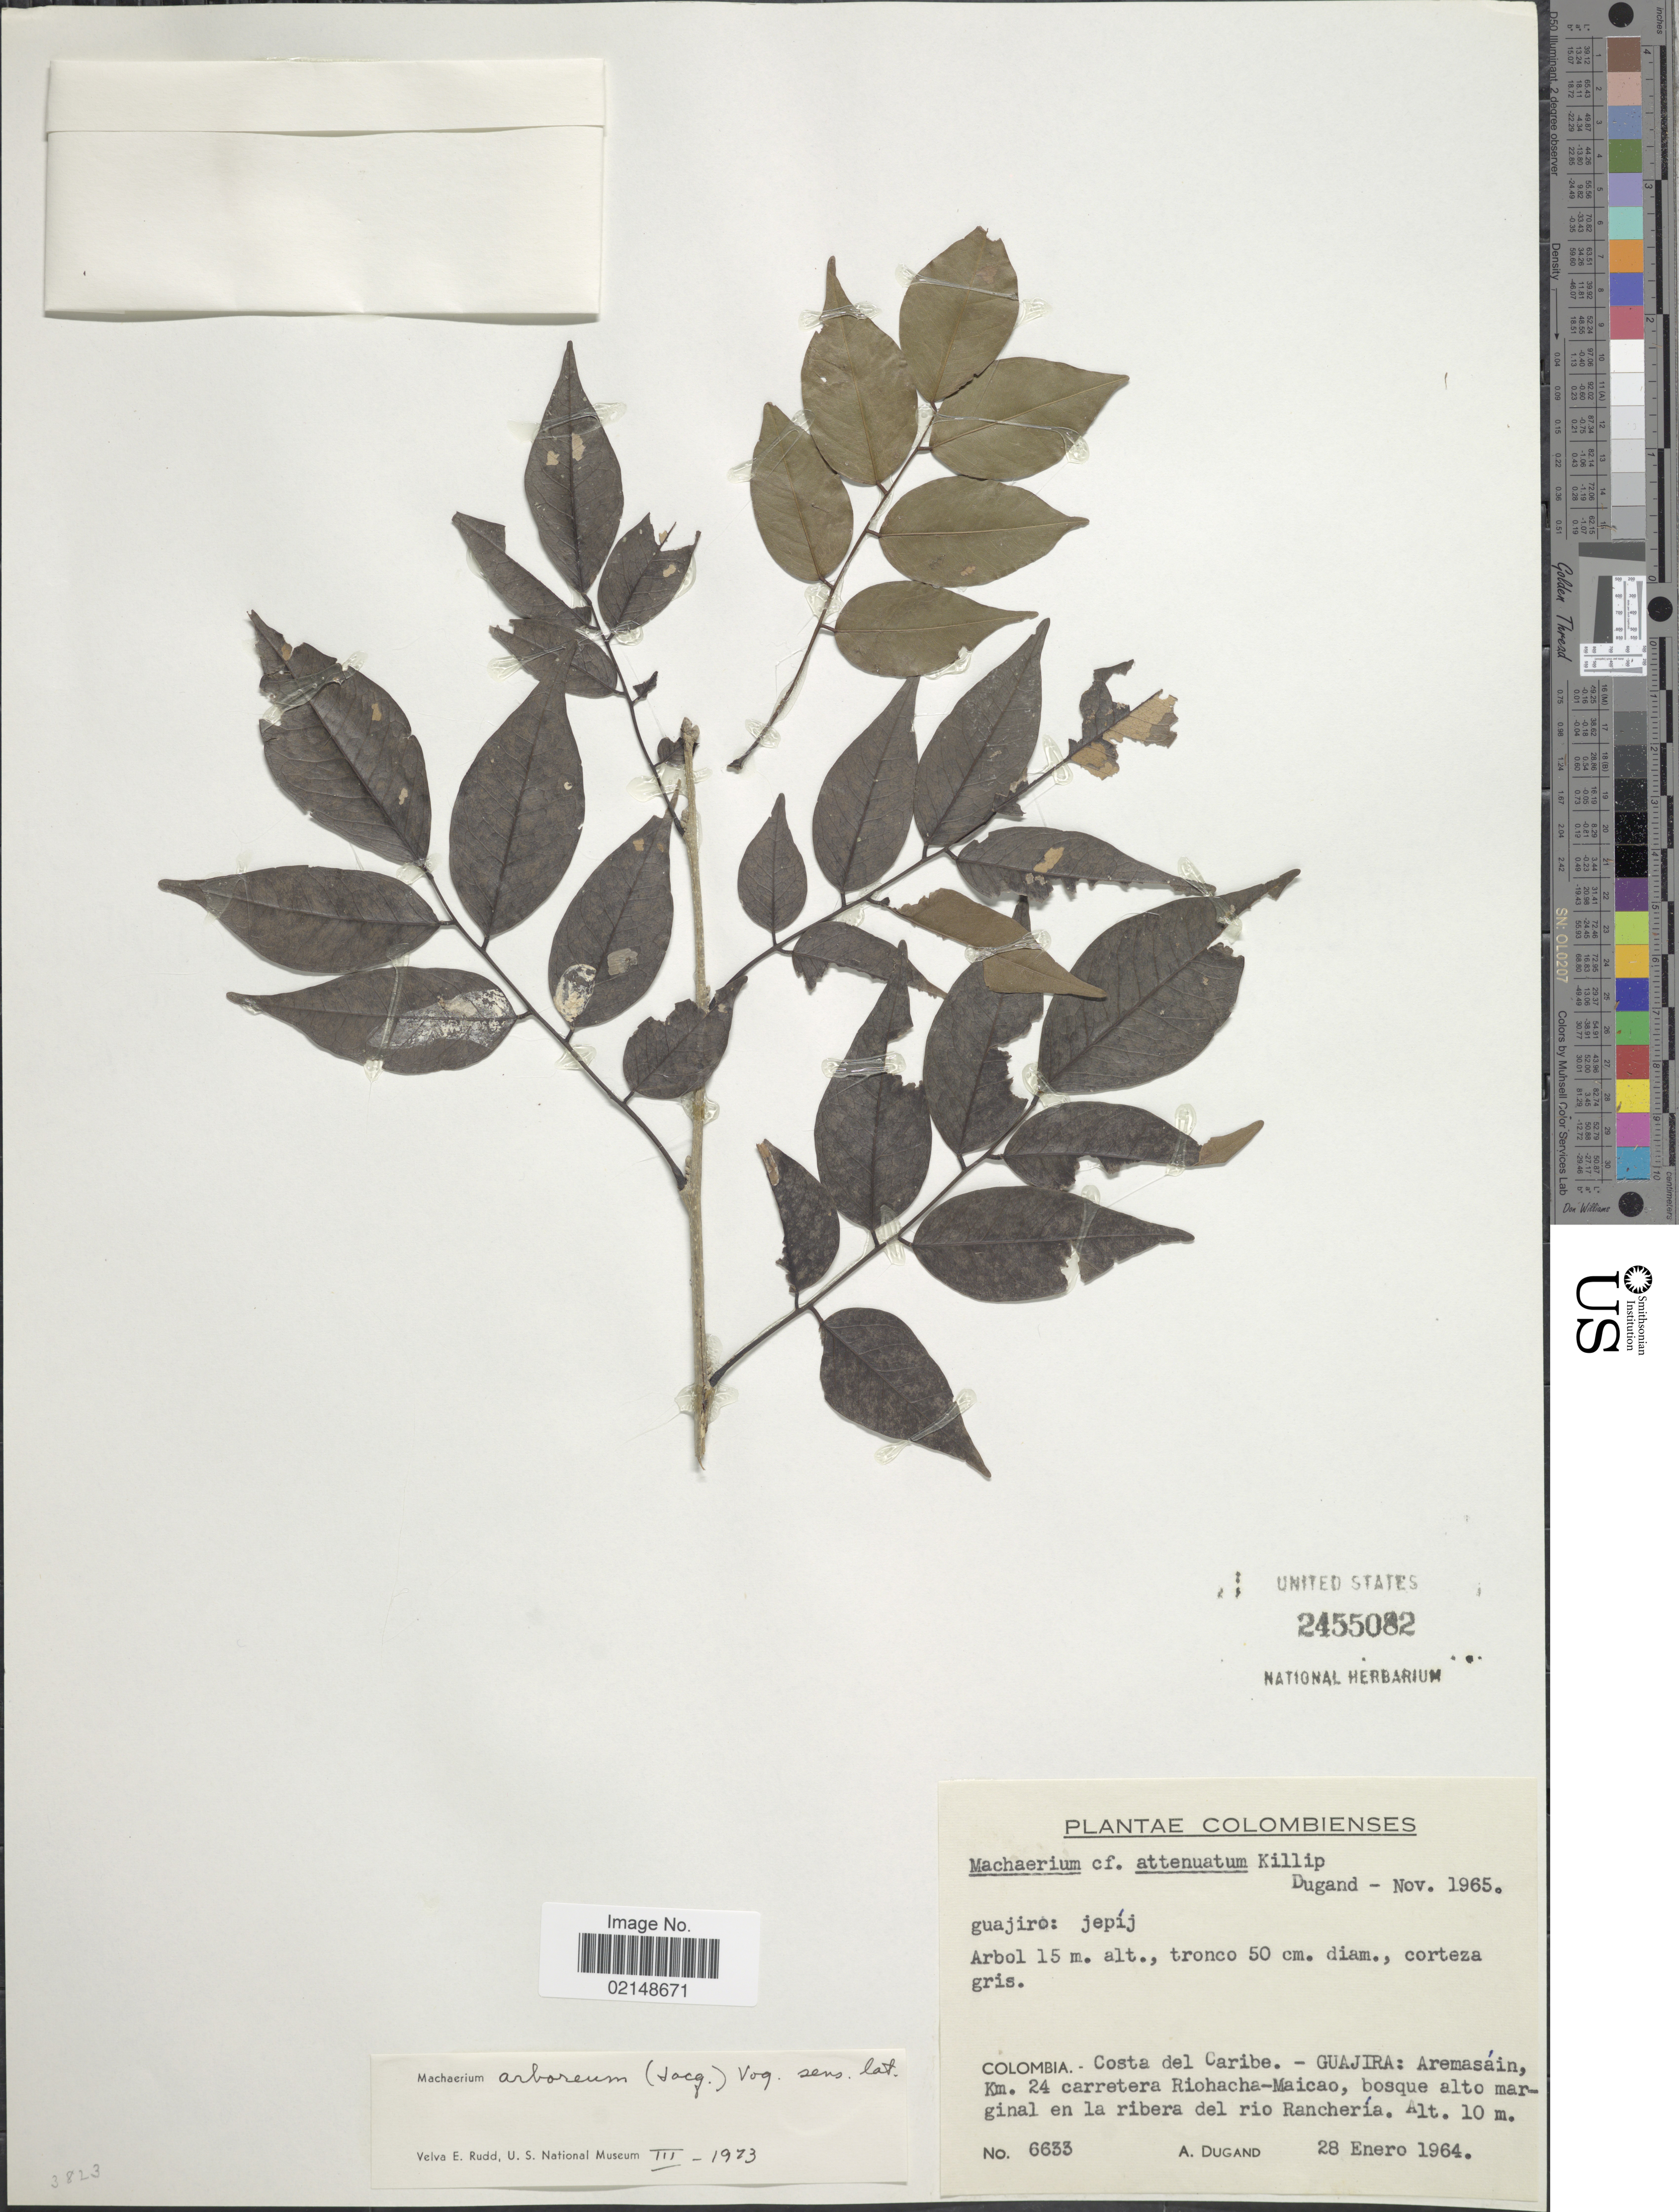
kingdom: Plantae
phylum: Tracheophyta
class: Magnoliopsida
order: Fabales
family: Fabaceae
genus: Machaerium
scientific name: Machaerium arboreum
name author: (Jacq.) Benth.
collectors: A. Dugand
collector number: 6633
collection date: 1964-01-28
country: Colombia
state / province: La Guajira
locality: Costa del Caribe, Aremasain, km 24 carretera Riohacha-Maicao, en la ribera del Rio Rancheria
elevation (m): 10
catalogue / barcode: US 2455082